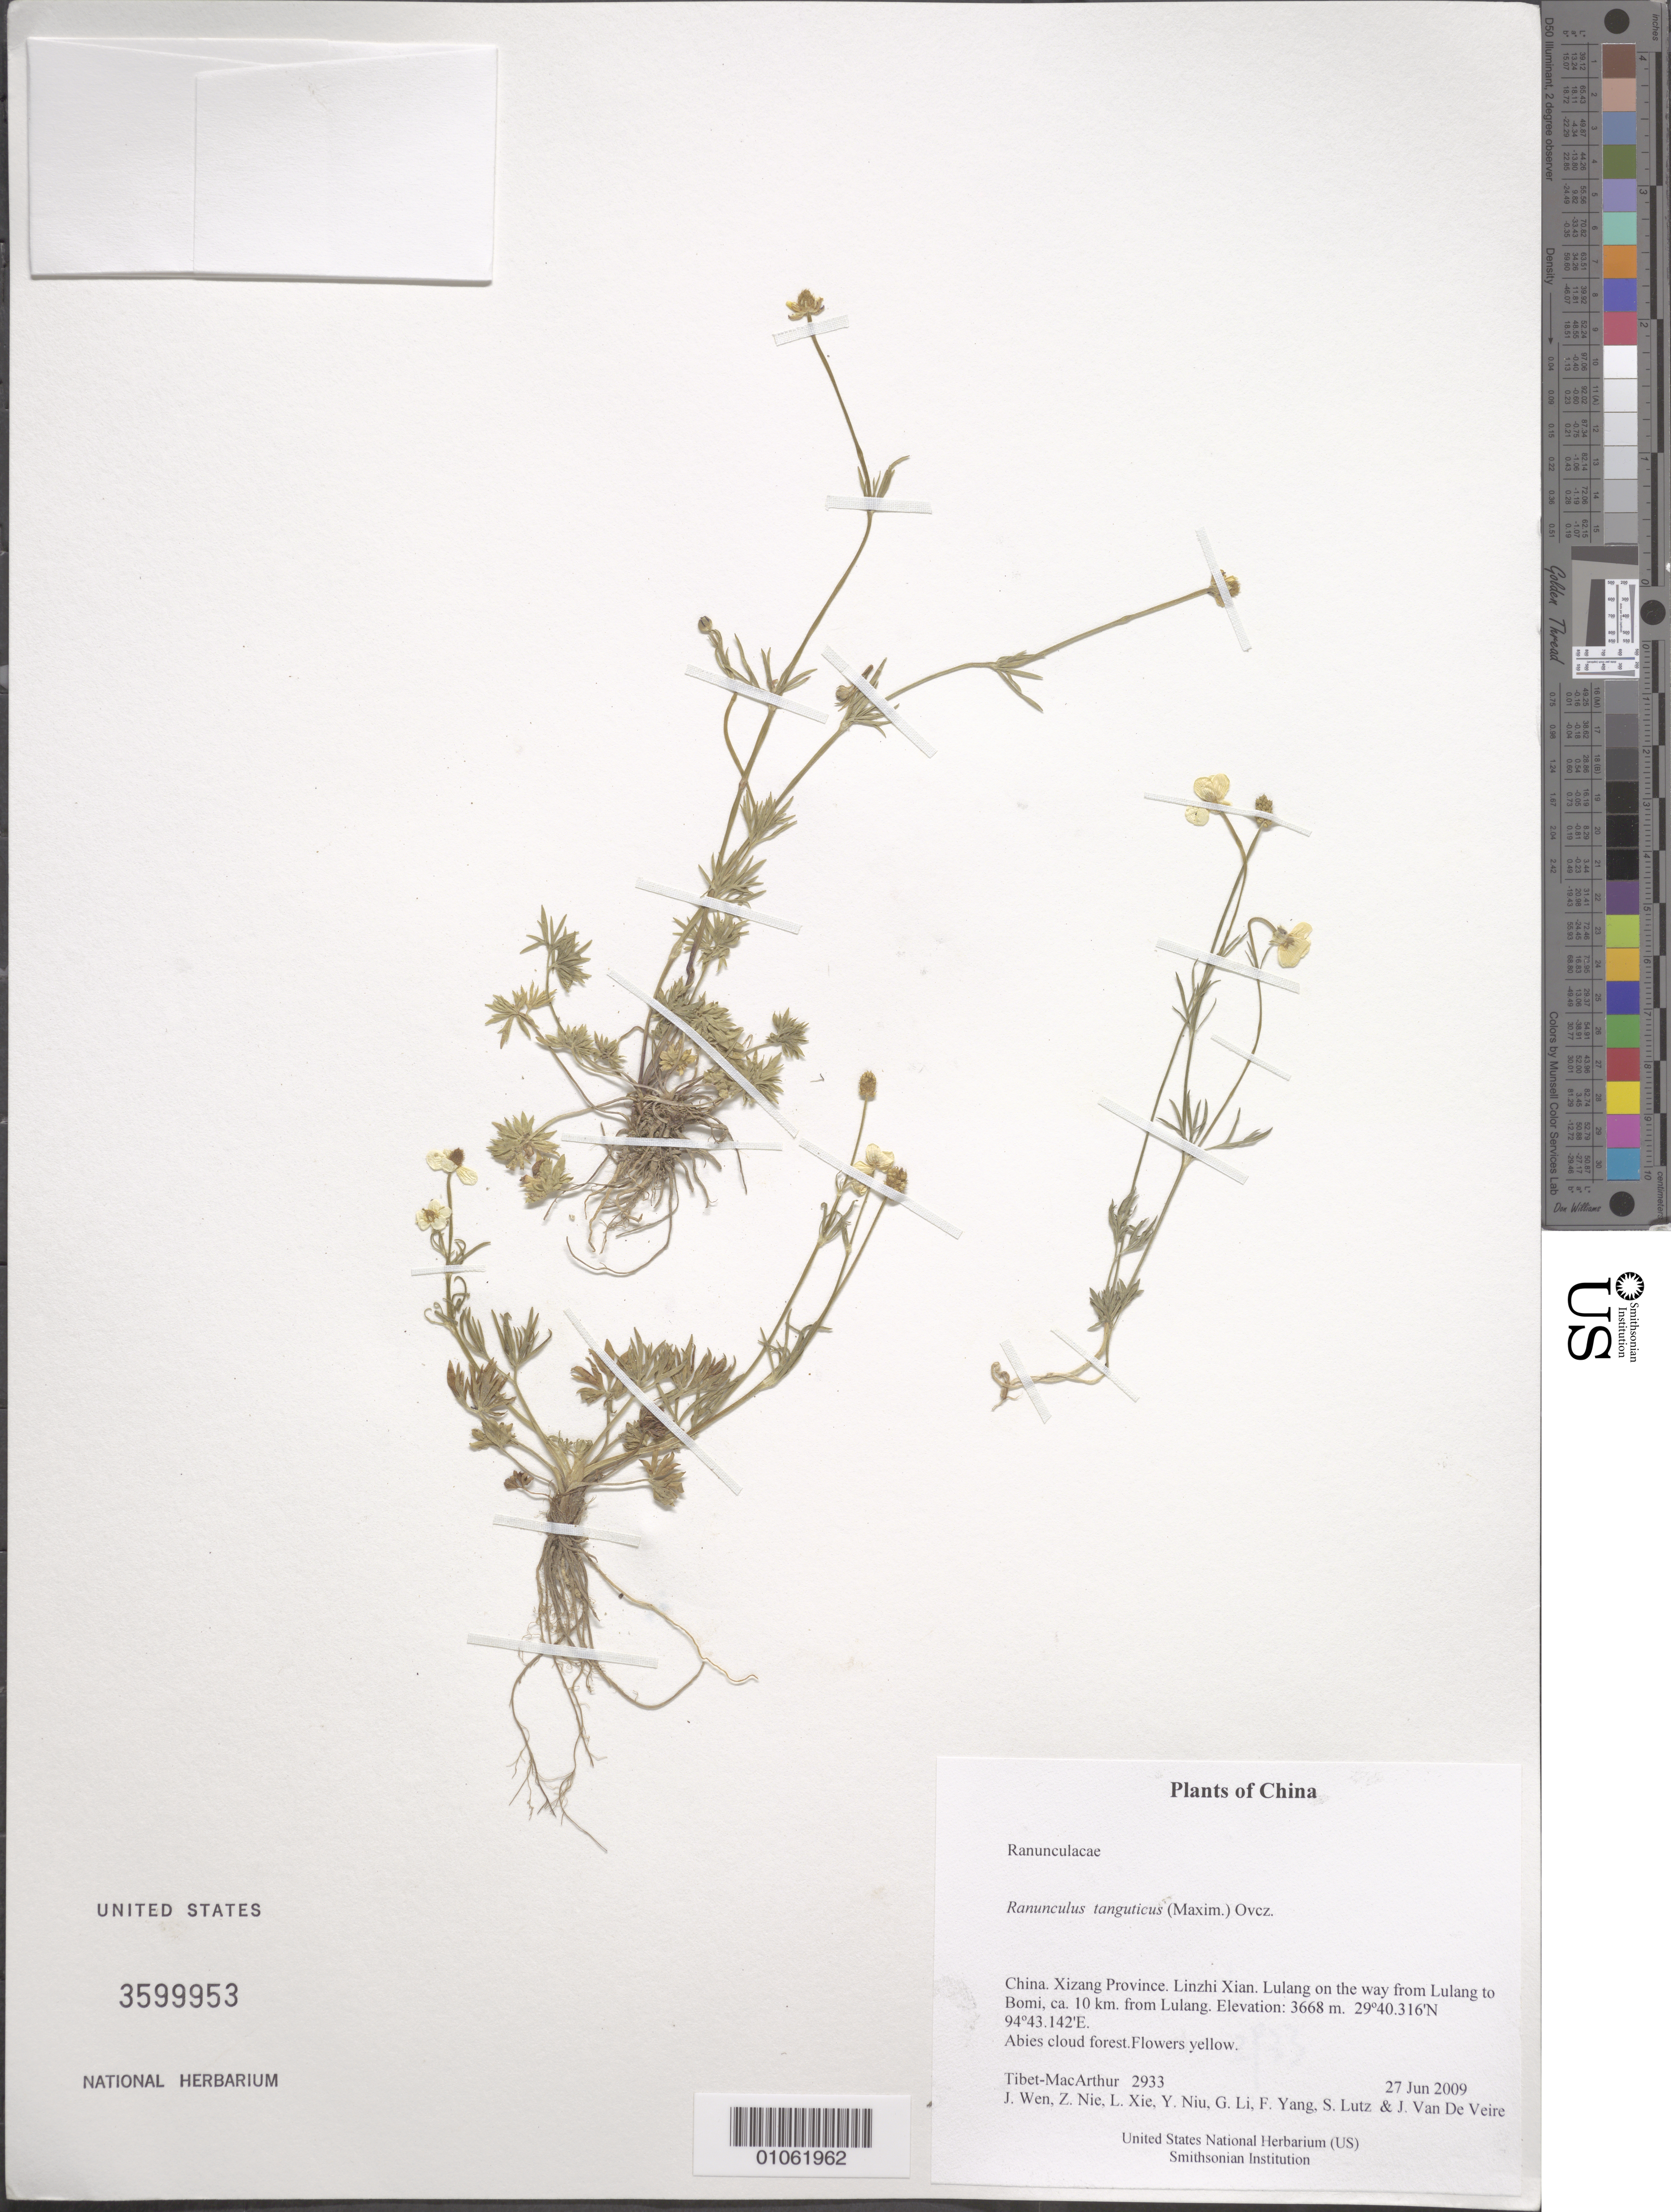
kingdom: Plantae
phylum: Tracheophyta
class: Magnoliopsida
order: Ranunculales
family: Ranunculaceae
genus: Ranunculus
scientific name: Ranunculus tanguticus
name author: (Maxim.) Ovcz.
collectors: Tibet-MacArthur, J. Wen, Z. Nie, L. Xie, Y. Niu, G. Li, F. Yang, S. Lutz & J. Van De Veire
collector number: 2933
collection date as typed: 27 Jun 2009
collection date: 2009-06-27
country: China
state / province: Xizang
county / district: Linzhi Xian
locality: Lulang on the way from Lulang to Bomi, ca. 10 km. from Lulang.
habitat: Abies cloud forest.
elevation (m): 3668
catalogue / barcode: US 3599953